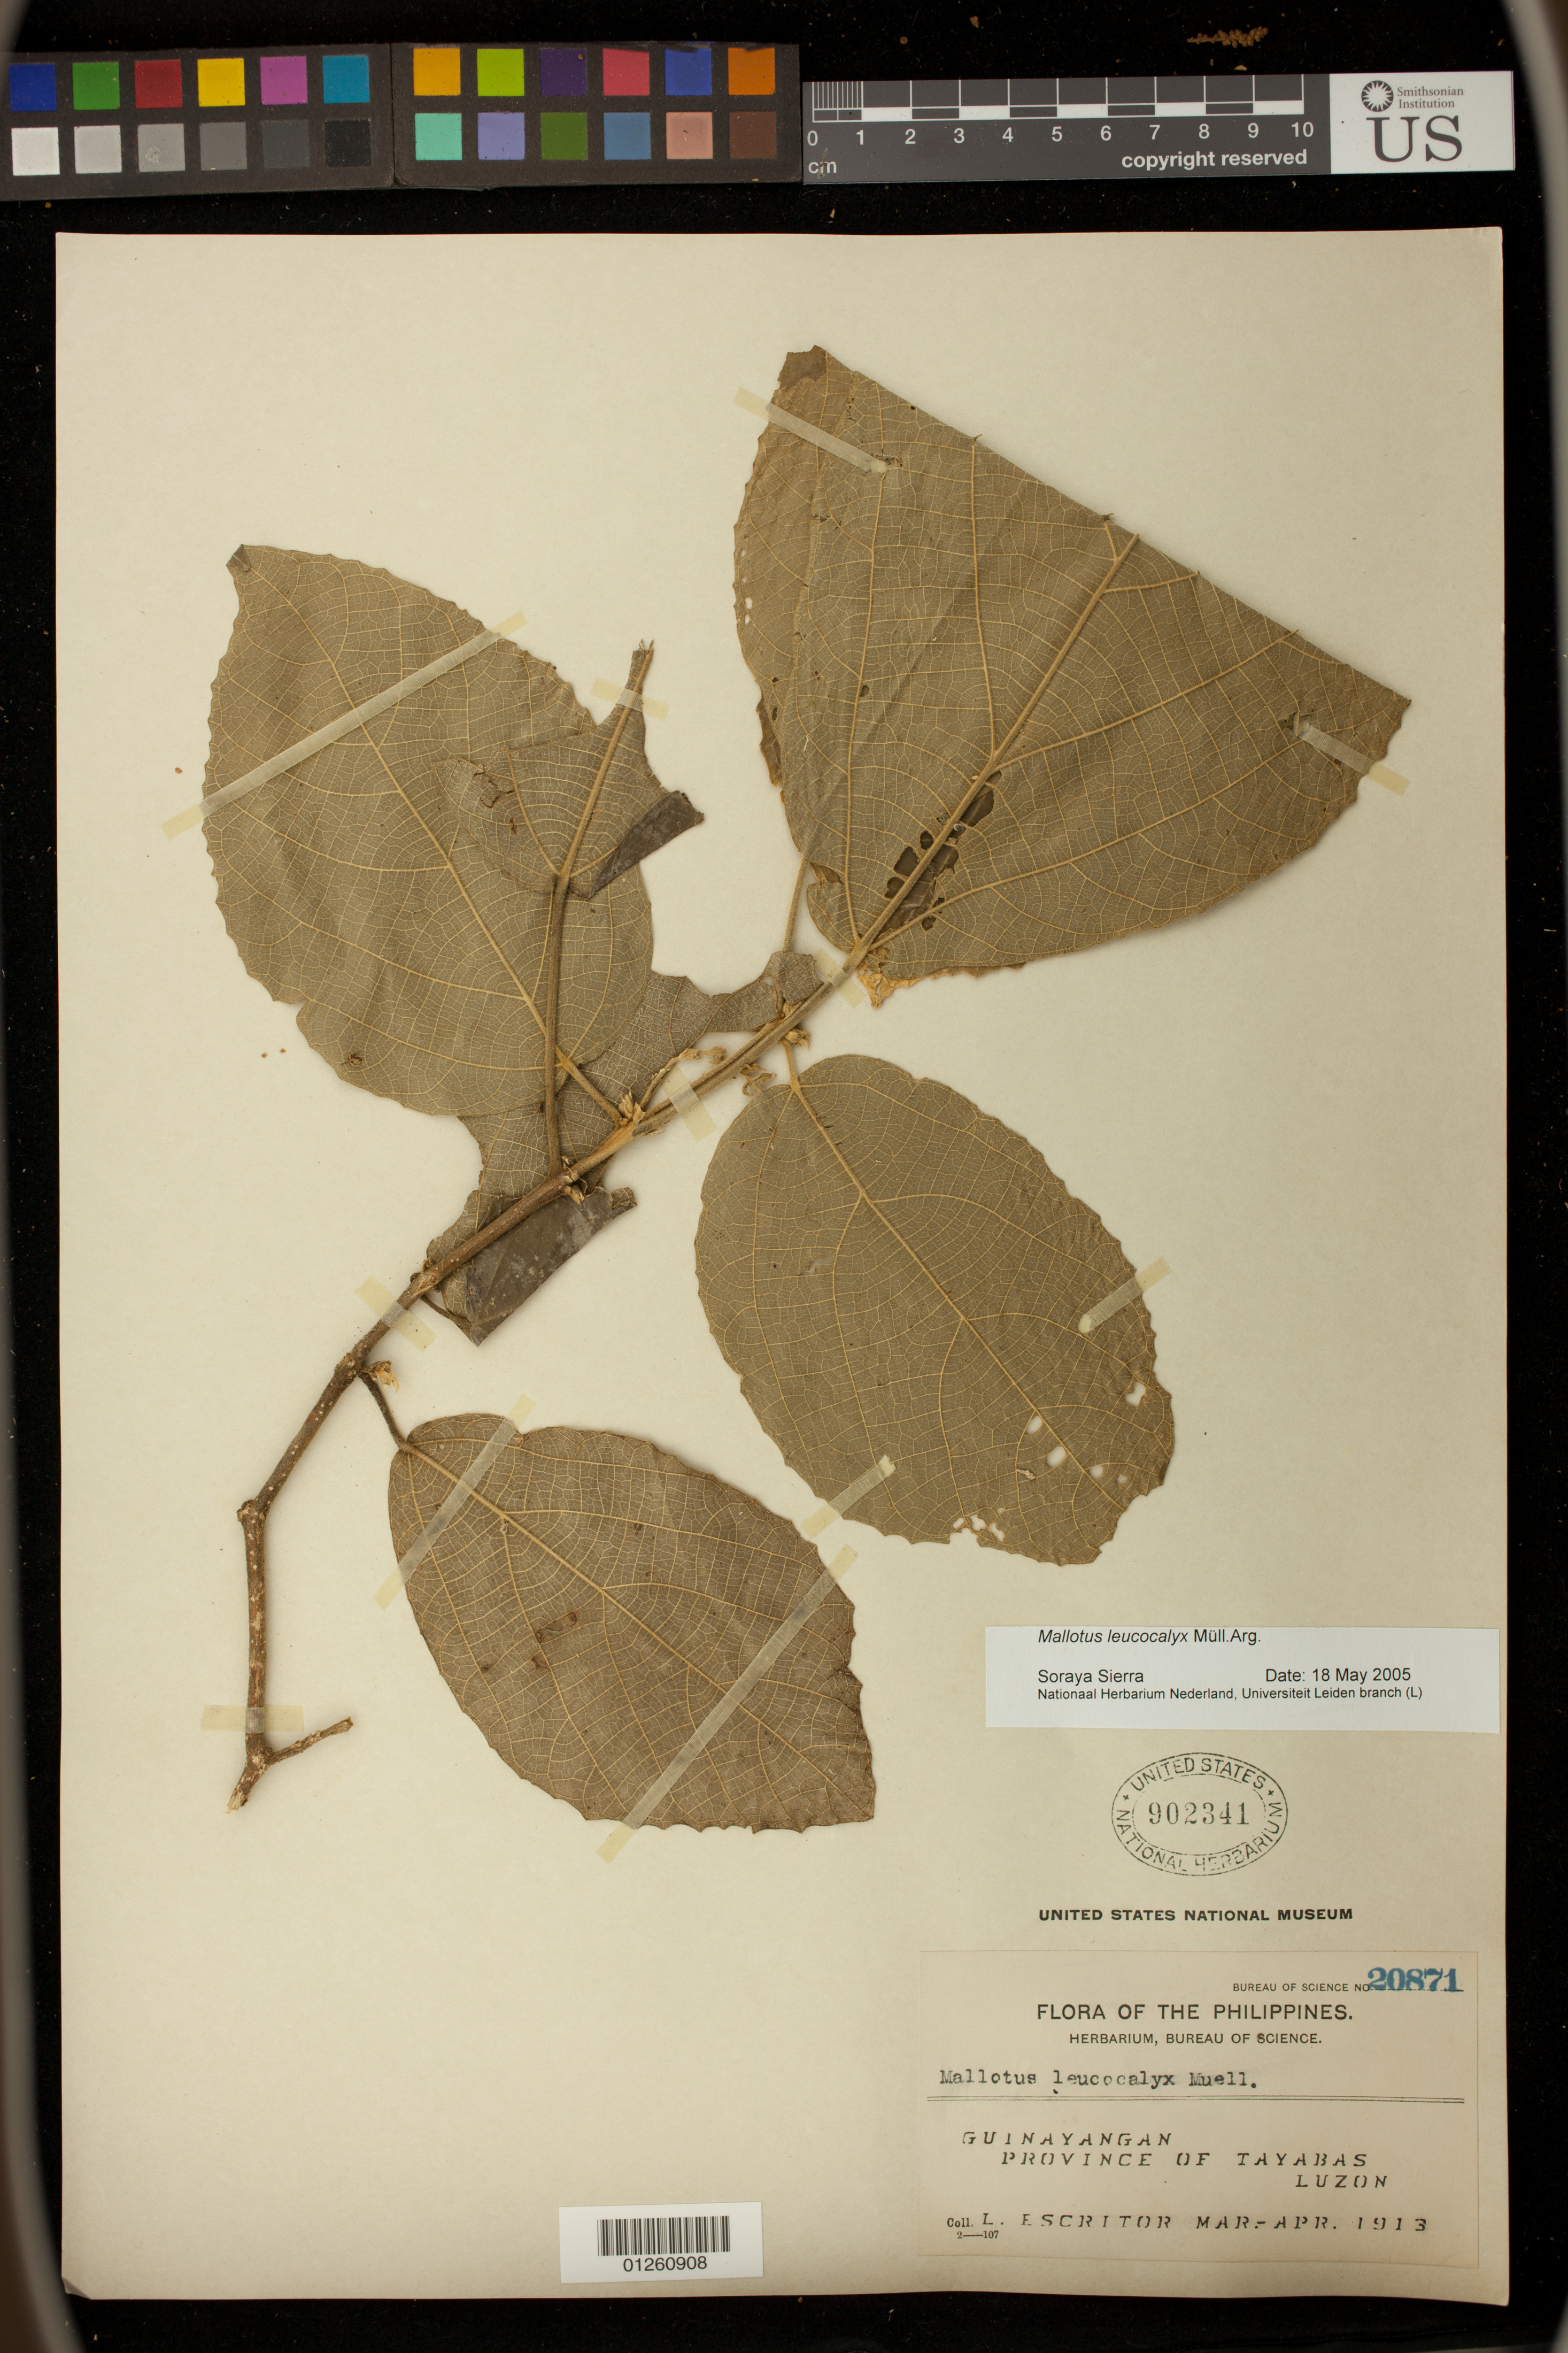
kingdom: Plantae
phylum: Tracheophyta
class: Magnoliopsida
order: Malpighiales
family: Euphorbiaceae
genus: Mallotus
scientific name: Mallotus leucocalyx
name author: Müll. Arg. in DC.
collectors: L. Escritor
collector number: Bur. Sci. 20871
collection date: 1913-03/1913-04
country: Philippines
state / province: Calabarzon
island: Luzon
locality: Guinayangan, Province of Tayabas, Luzon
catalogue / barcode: US 902341